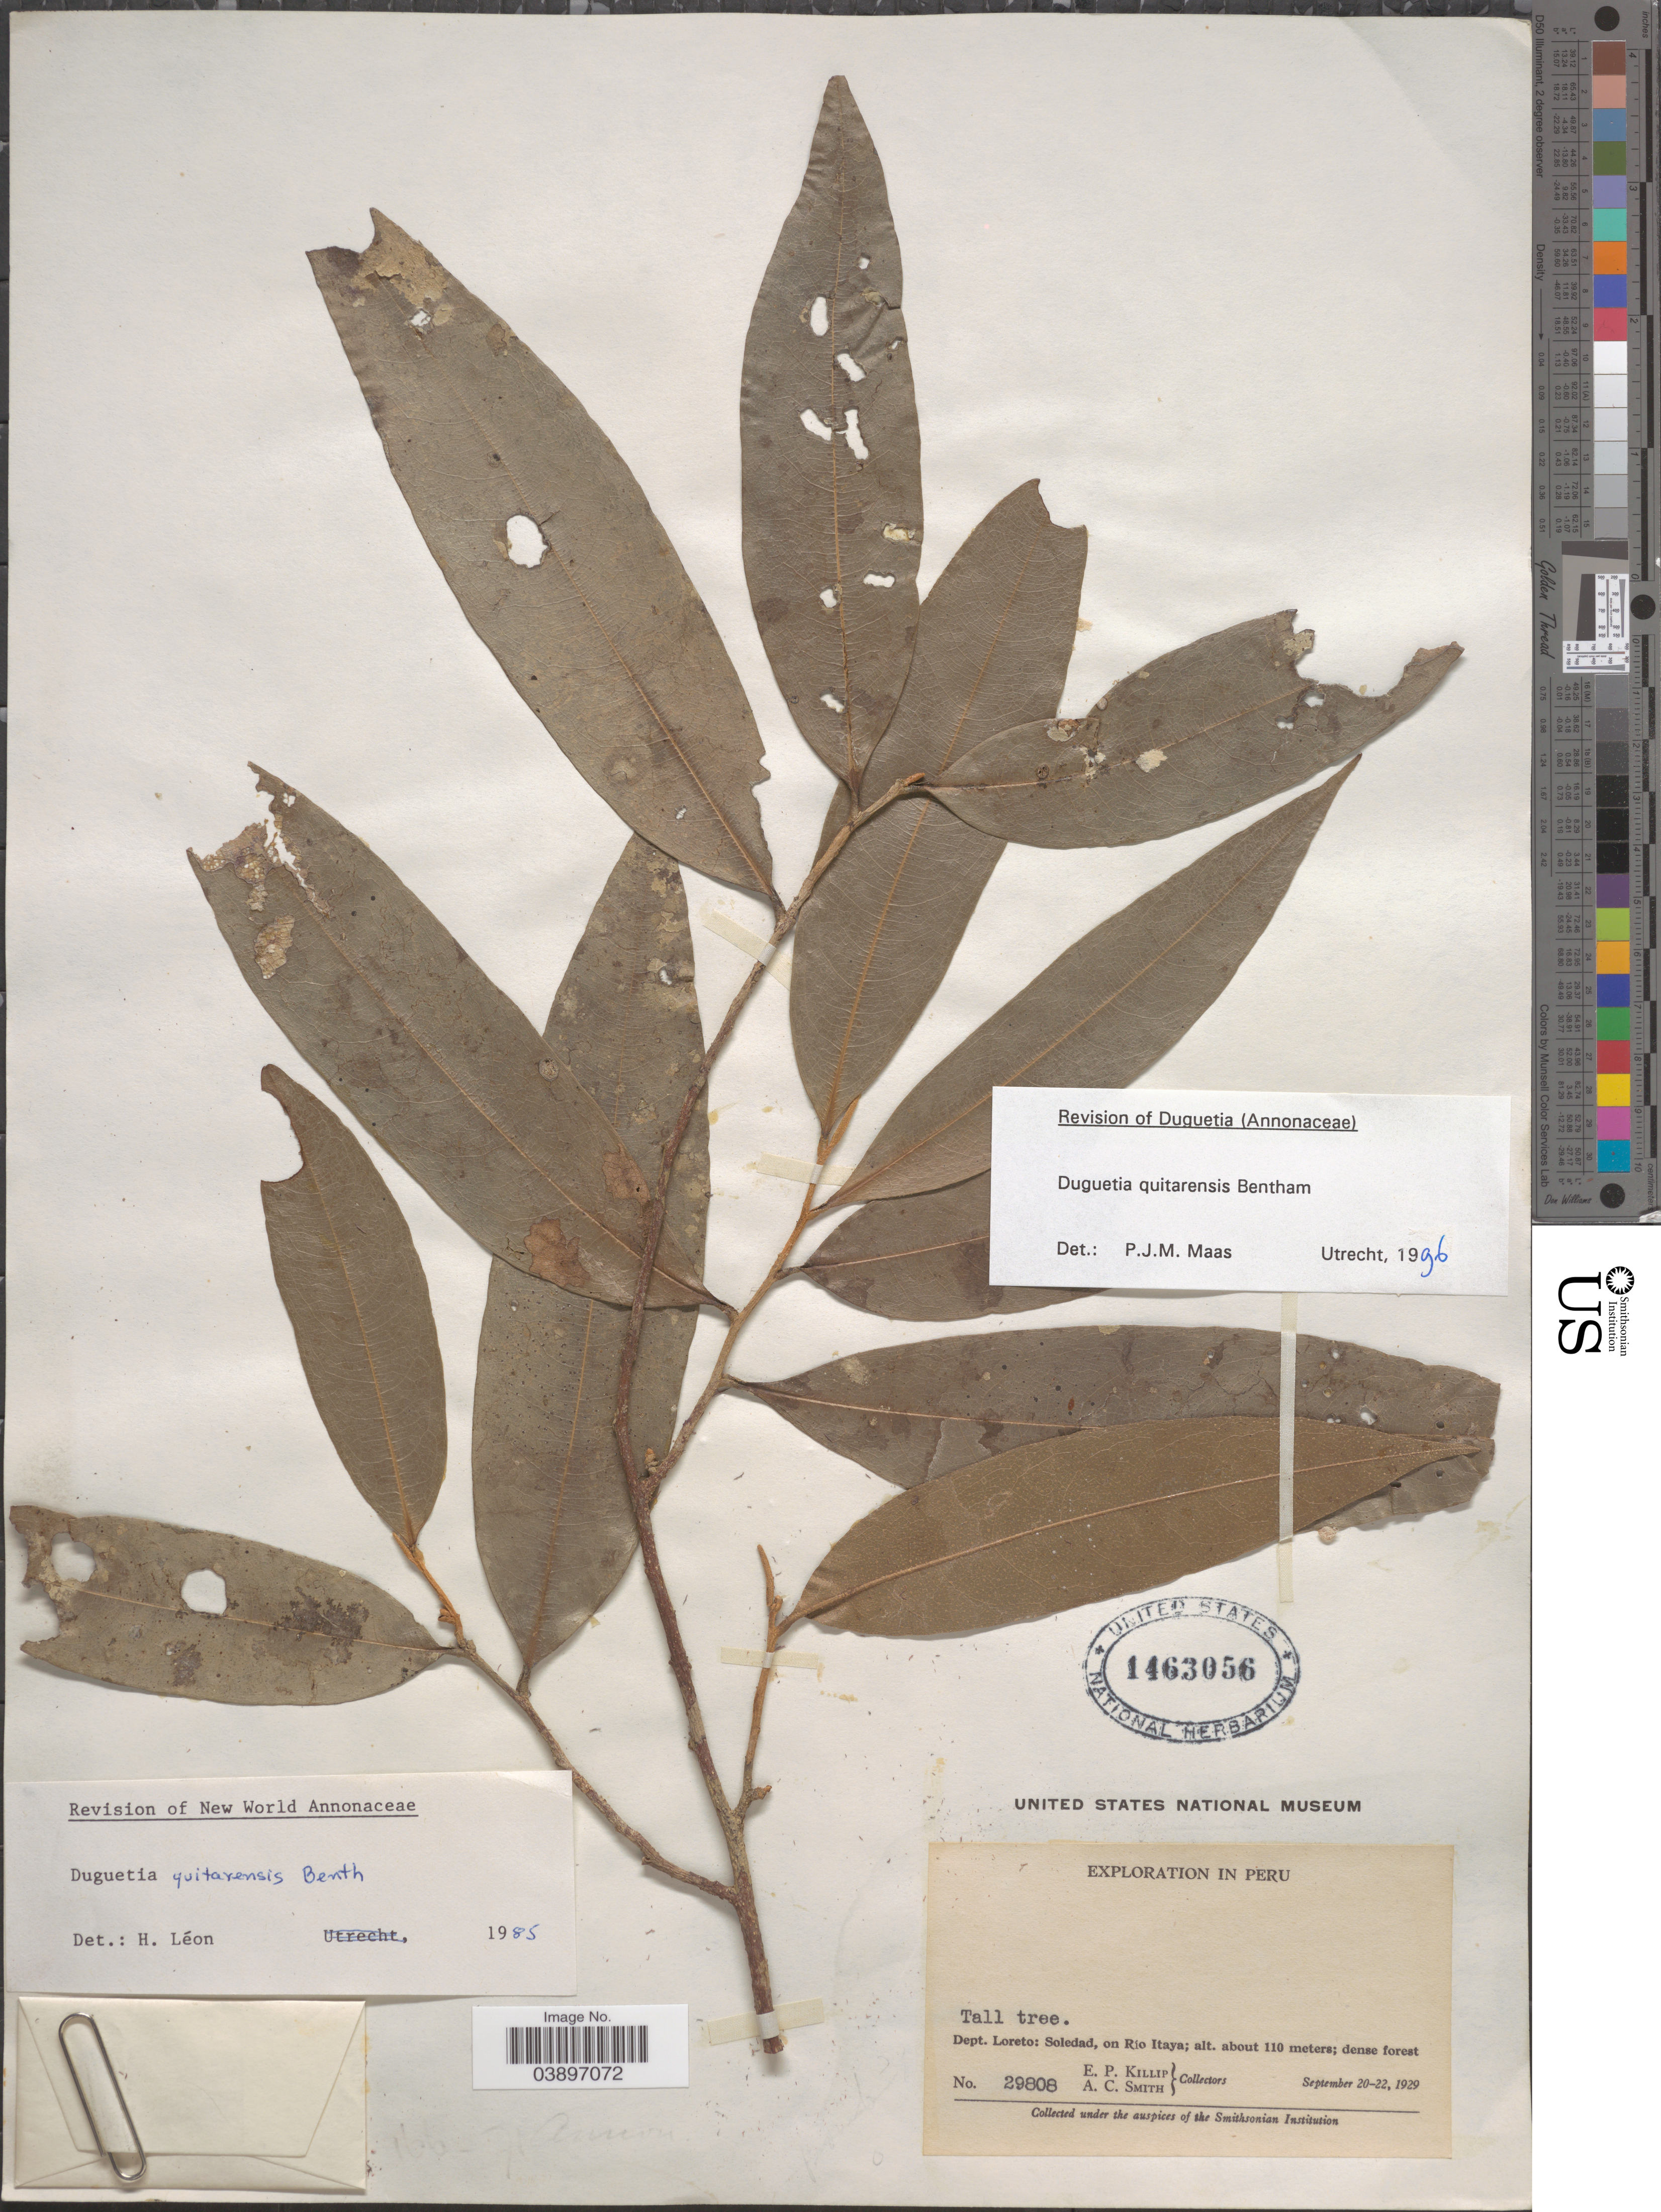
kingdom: Plantae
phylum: Tracheophyta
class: Magnoliopsida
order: Magnoliales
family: Annonaceae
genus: Duguetia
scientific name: Duguetia quitarensis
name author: Benth.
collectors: E. P. Killip & A. C. Smith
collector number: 29808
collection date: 1929-09-20/1929-09-22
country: Peru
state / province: Loreto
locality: Dept. Loreto: Soledad, on Río Itaya.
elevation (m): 110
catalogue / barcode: US 1463056